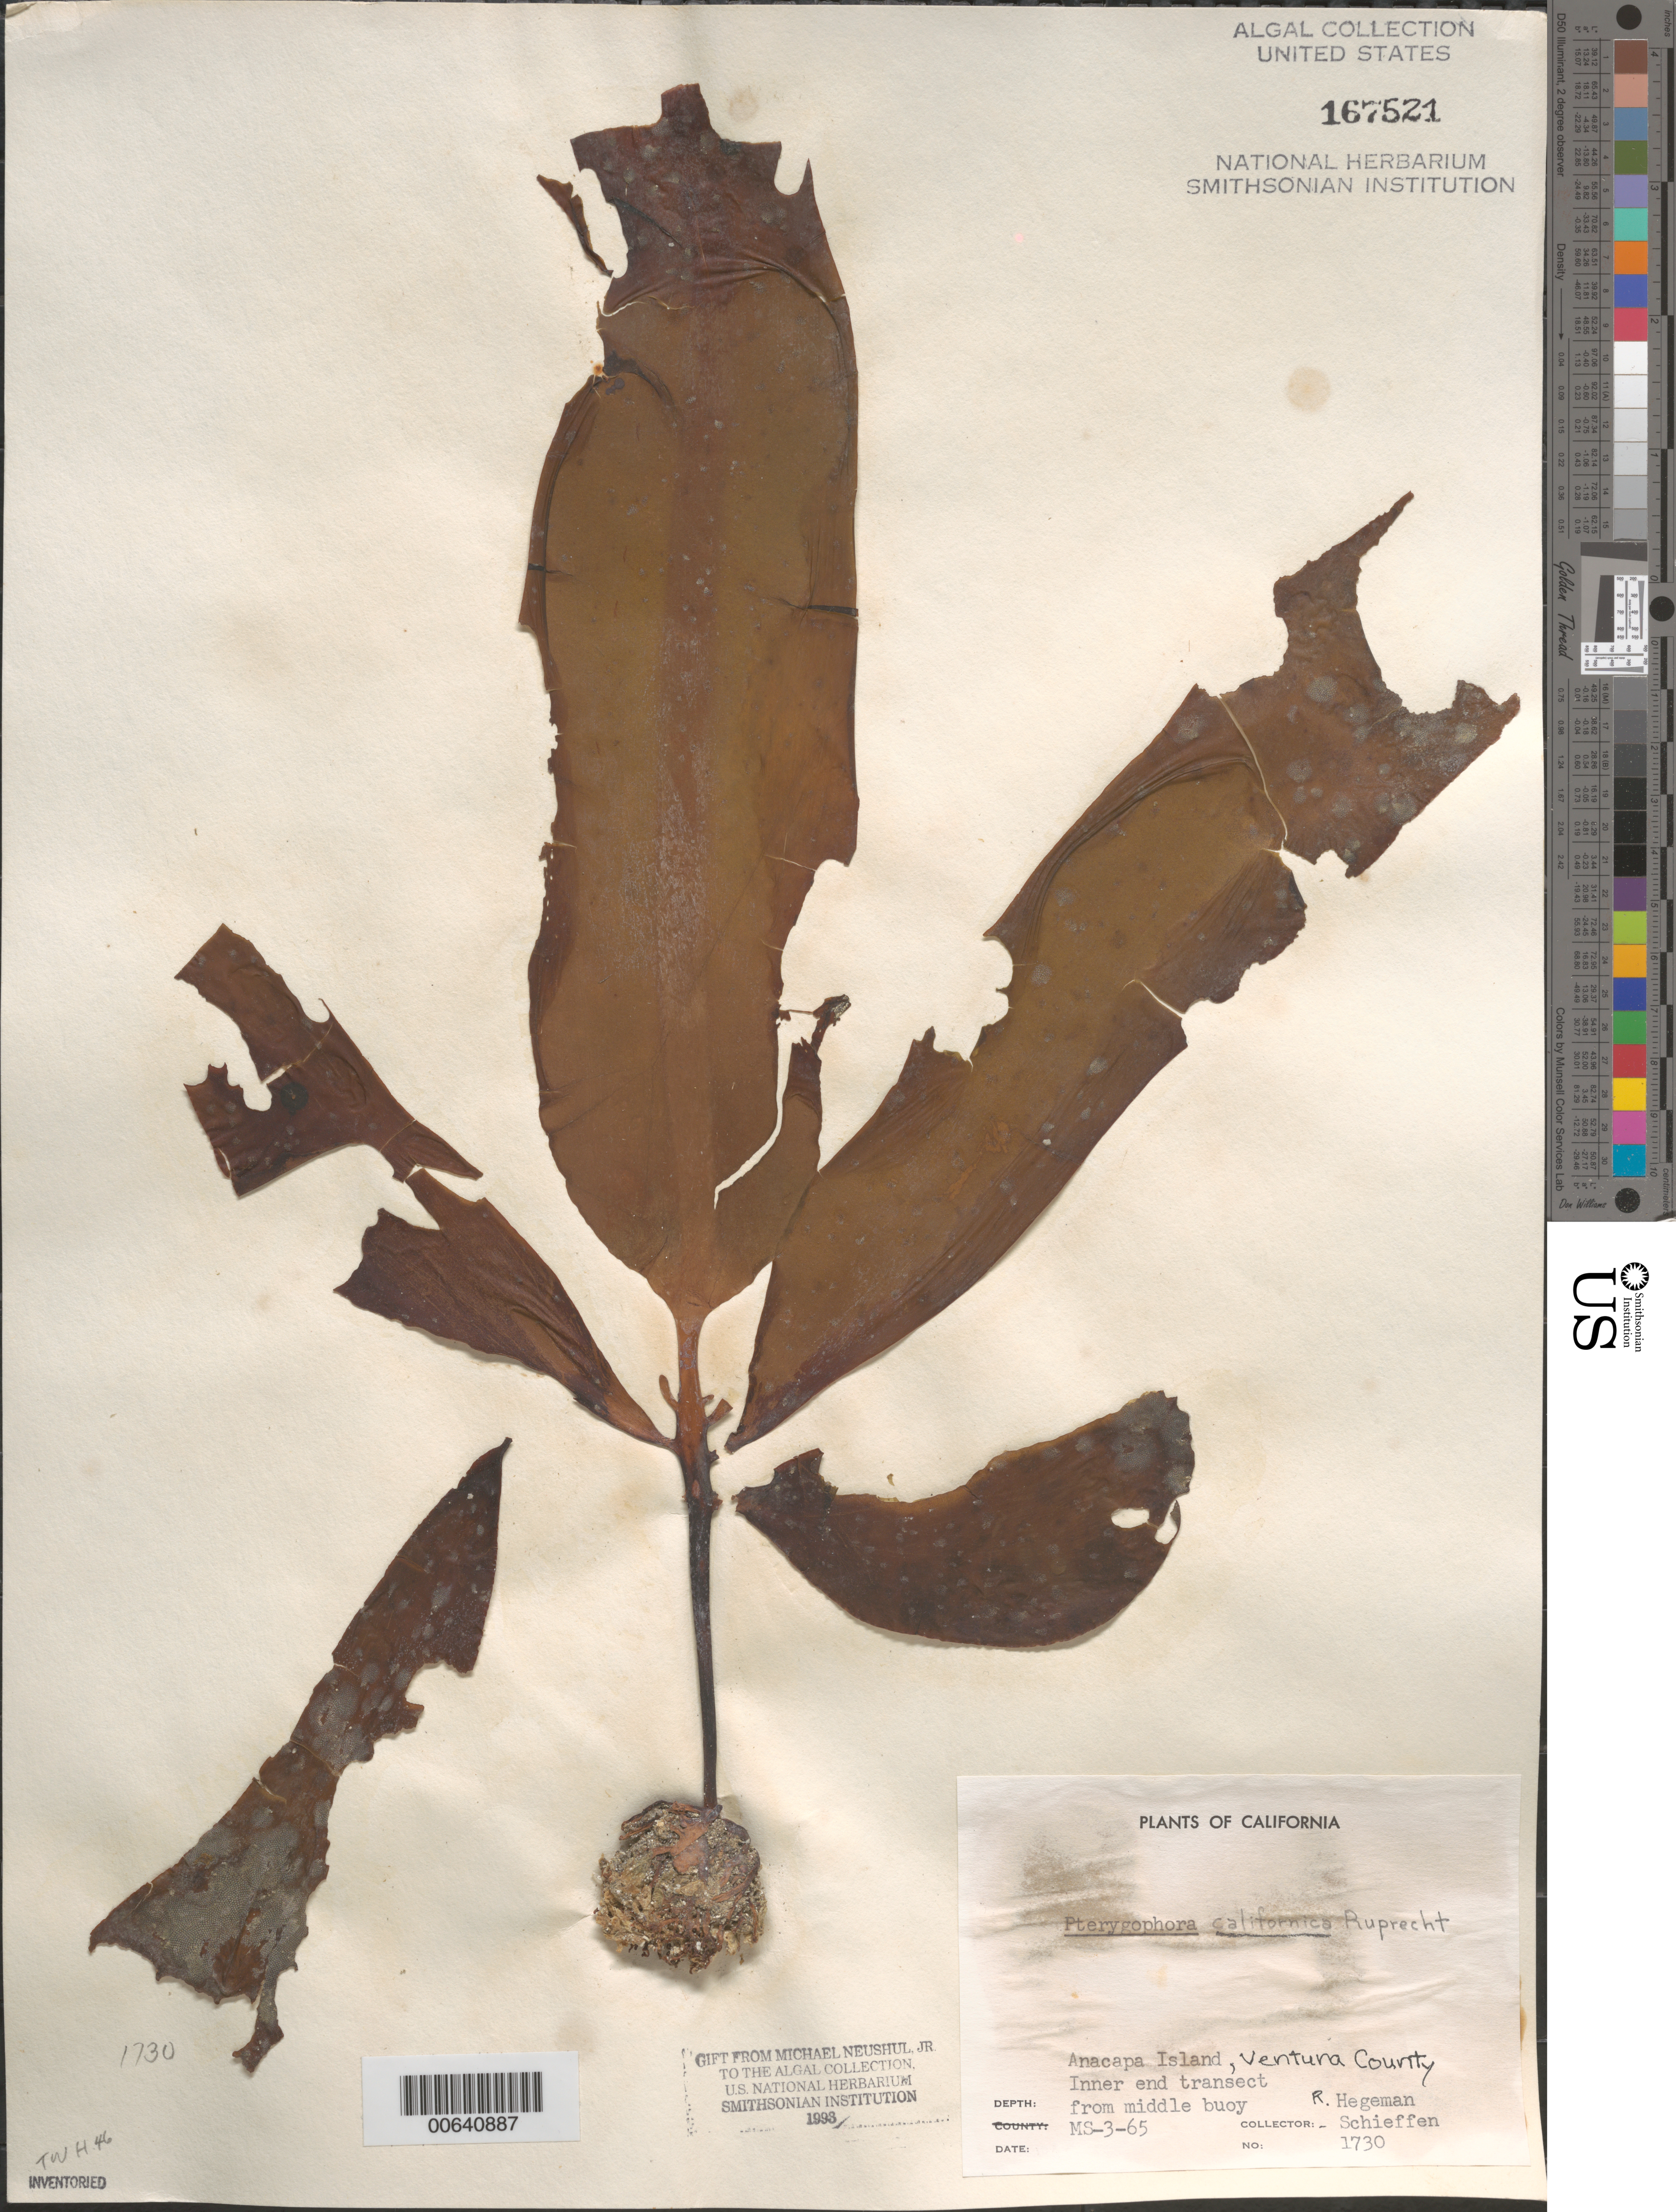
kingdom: Chromista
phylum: Ochrophyta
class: Phaeophyceae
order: Laminariales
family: Alariaceae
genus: Pterygophora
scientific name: Pterygophora californica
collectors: R. Hegeman & -. Schieffen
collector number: Neushul 1730 & MS-3-65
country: United States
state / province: California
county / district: Ventura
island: Anacapa Island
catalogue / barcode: US 167521